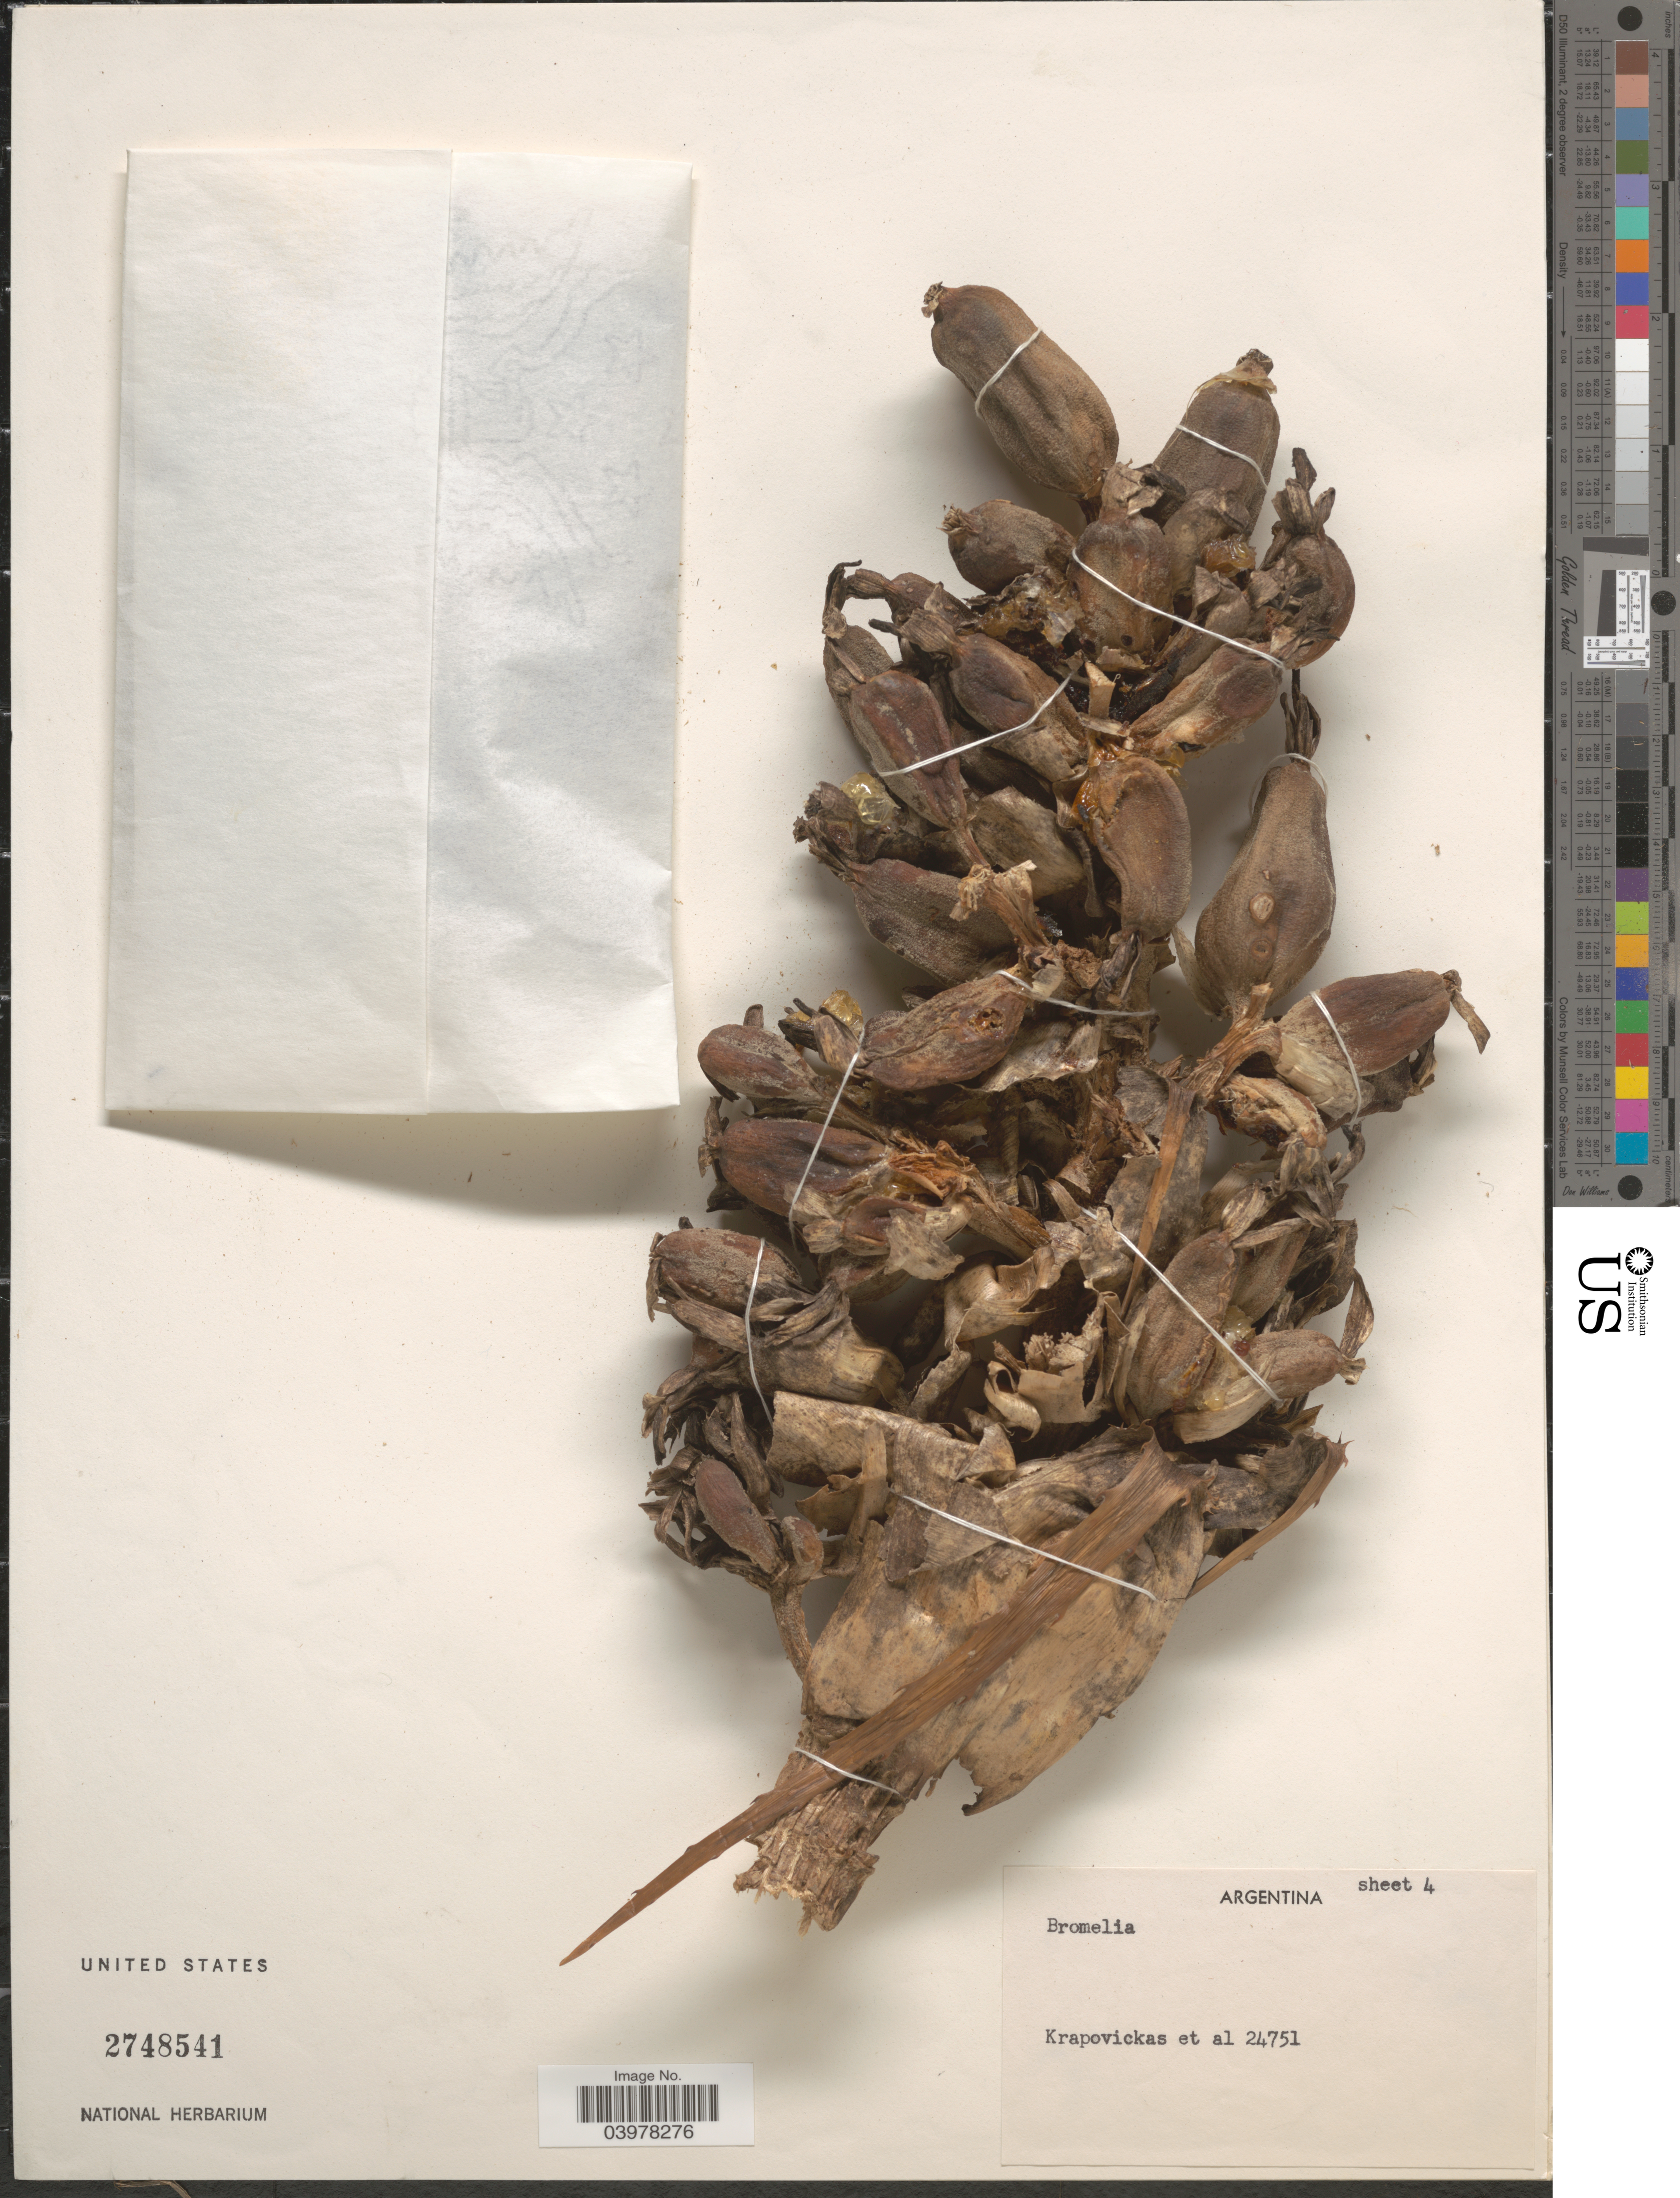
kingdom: Plantae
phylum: Tracheophyta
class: Liliopsida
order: Poales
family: Bromeliaceae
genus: Bromelia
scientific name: Bromelia sp.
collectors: Krapovickas & et al.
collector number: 24751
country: Argentina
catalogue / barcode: US 2748541